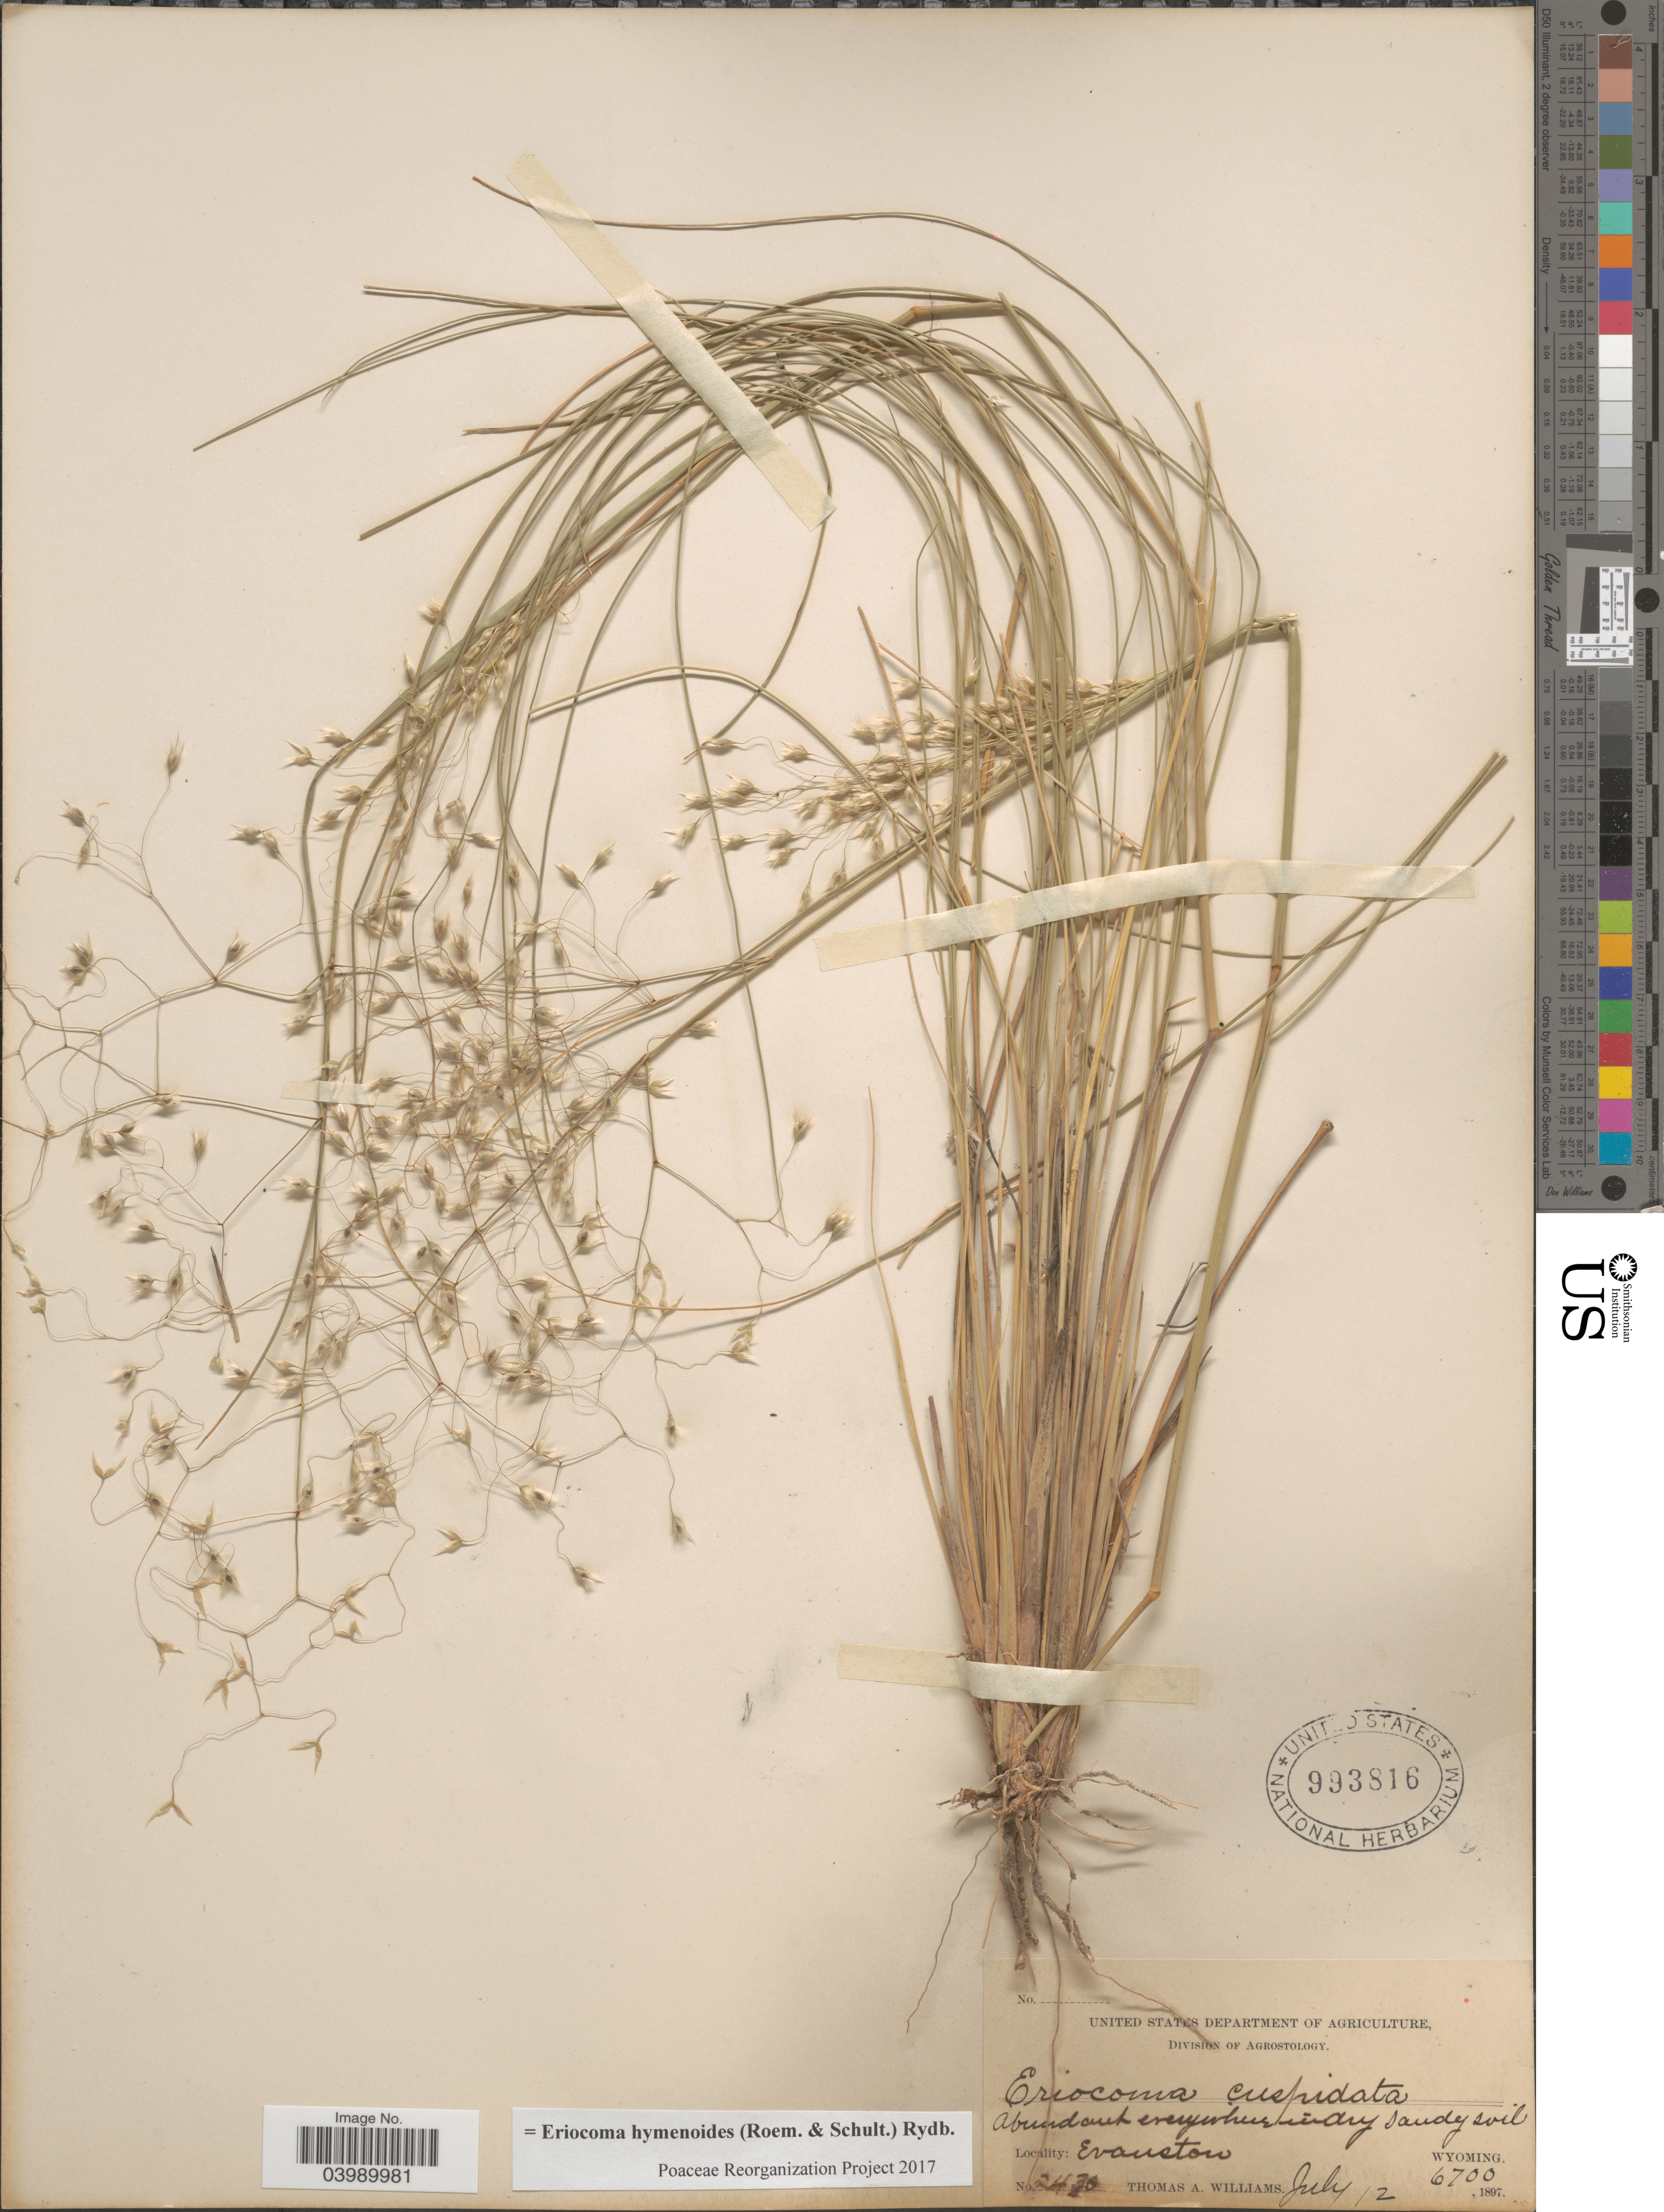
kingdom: Plantae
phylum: Tracheophyta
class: Liliopsida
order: Poales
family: Poaceae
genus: Eriocoma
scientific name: Eriocoma hymenoides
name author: (Roem. & Schult.) Rydb.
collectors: T. A. Williams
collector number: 2430*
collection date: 1897-07-12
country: United States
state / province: Wyoming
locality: Evanston.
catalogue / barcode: US 993816